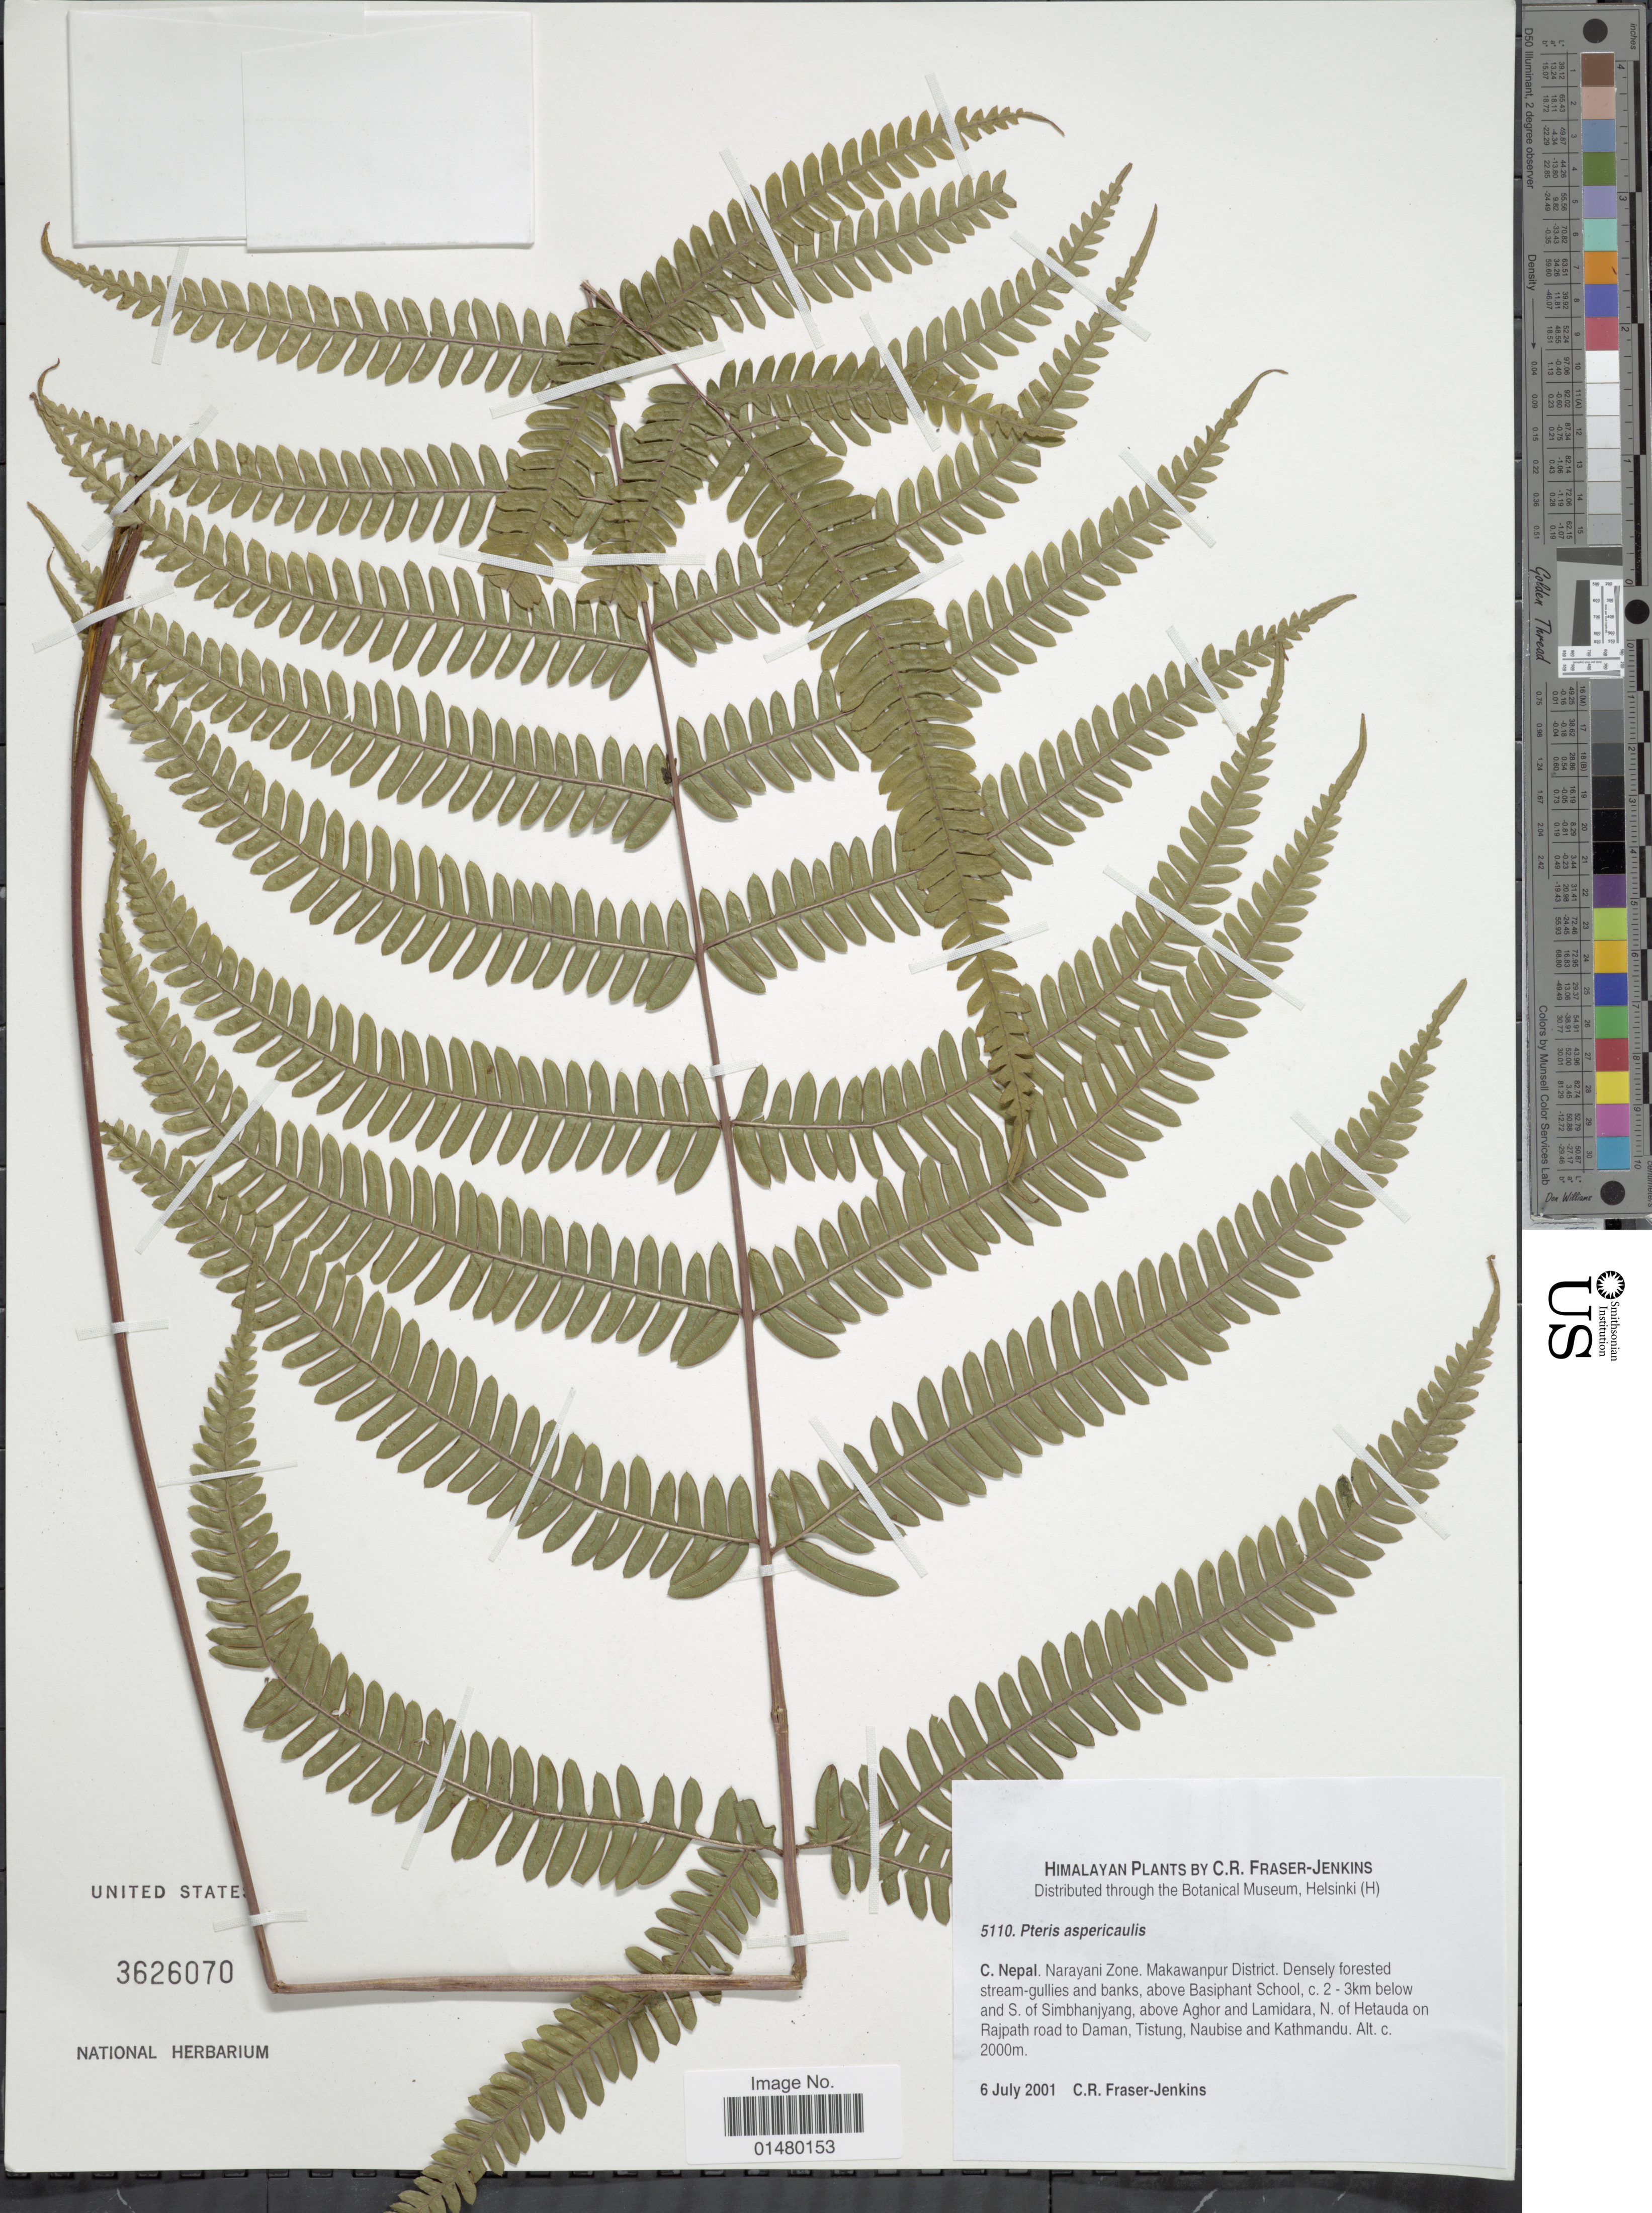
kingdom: Plantae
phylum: Tracheophyta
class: Polypodiopsida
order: Polypodiales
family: Pteridaceae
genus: Pteris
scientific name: Pteris aspericaulis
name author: Wall. ex Hieron.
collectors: C. R. Fraser-Jenkins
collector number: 5110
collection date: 2001-07-06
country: Nepal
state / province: Narayani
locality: C Nepal. Narayani Zone. Makawanpur District. Densely forested streamgullies and roadside banks, above Basiphant School, c. 2-3km below and S. of Simbhanjyang, above Aghor and Lamidara, N of Hetauda on Rajpath road to Daman, Tistung, Naubise and Kathmandu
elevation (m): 2000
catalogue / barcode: US 3626070